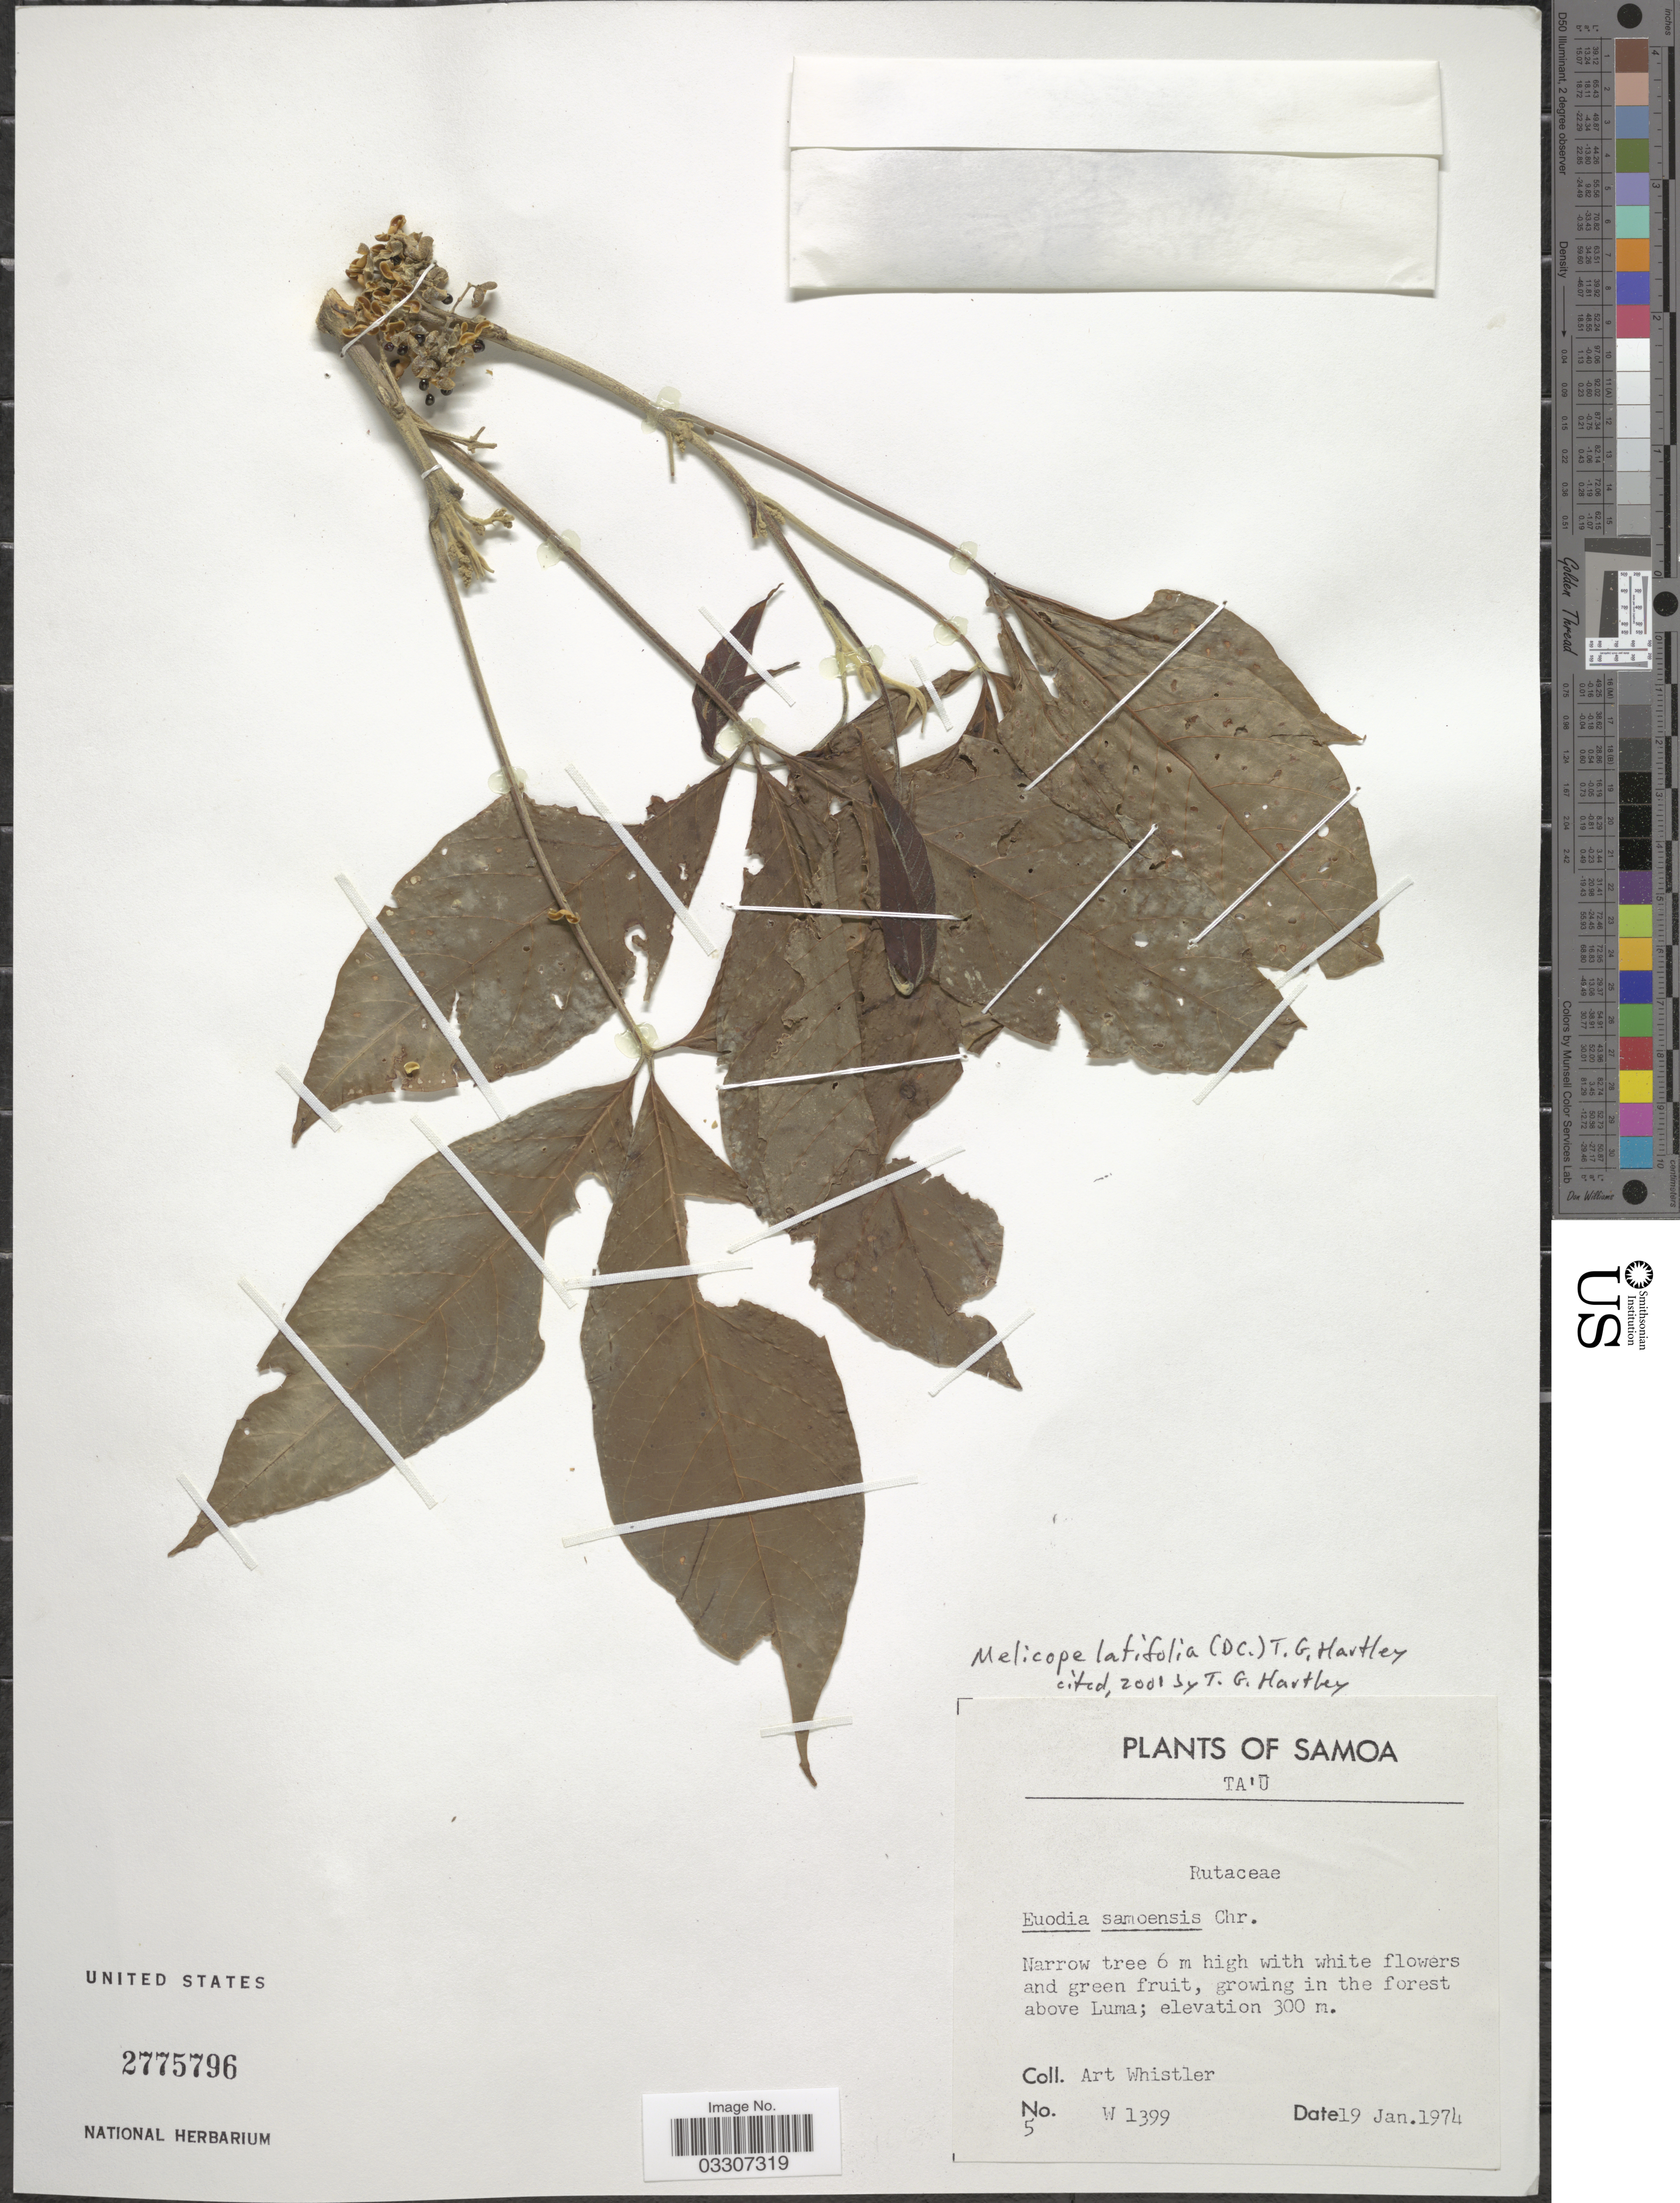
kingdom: Plantae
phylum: Tracheophyta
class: Magnoliopsida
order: Sapindales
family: Rutaceae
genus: Melicope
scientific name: Melicope latifolia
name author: (DC.) T.G. Hartley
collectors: A. Whistler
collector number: W1399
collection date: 1974-01-19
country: American Samoa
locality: Samoa. Ta'u. In the forest above Luma.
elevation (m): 300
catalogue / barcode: US 2775796